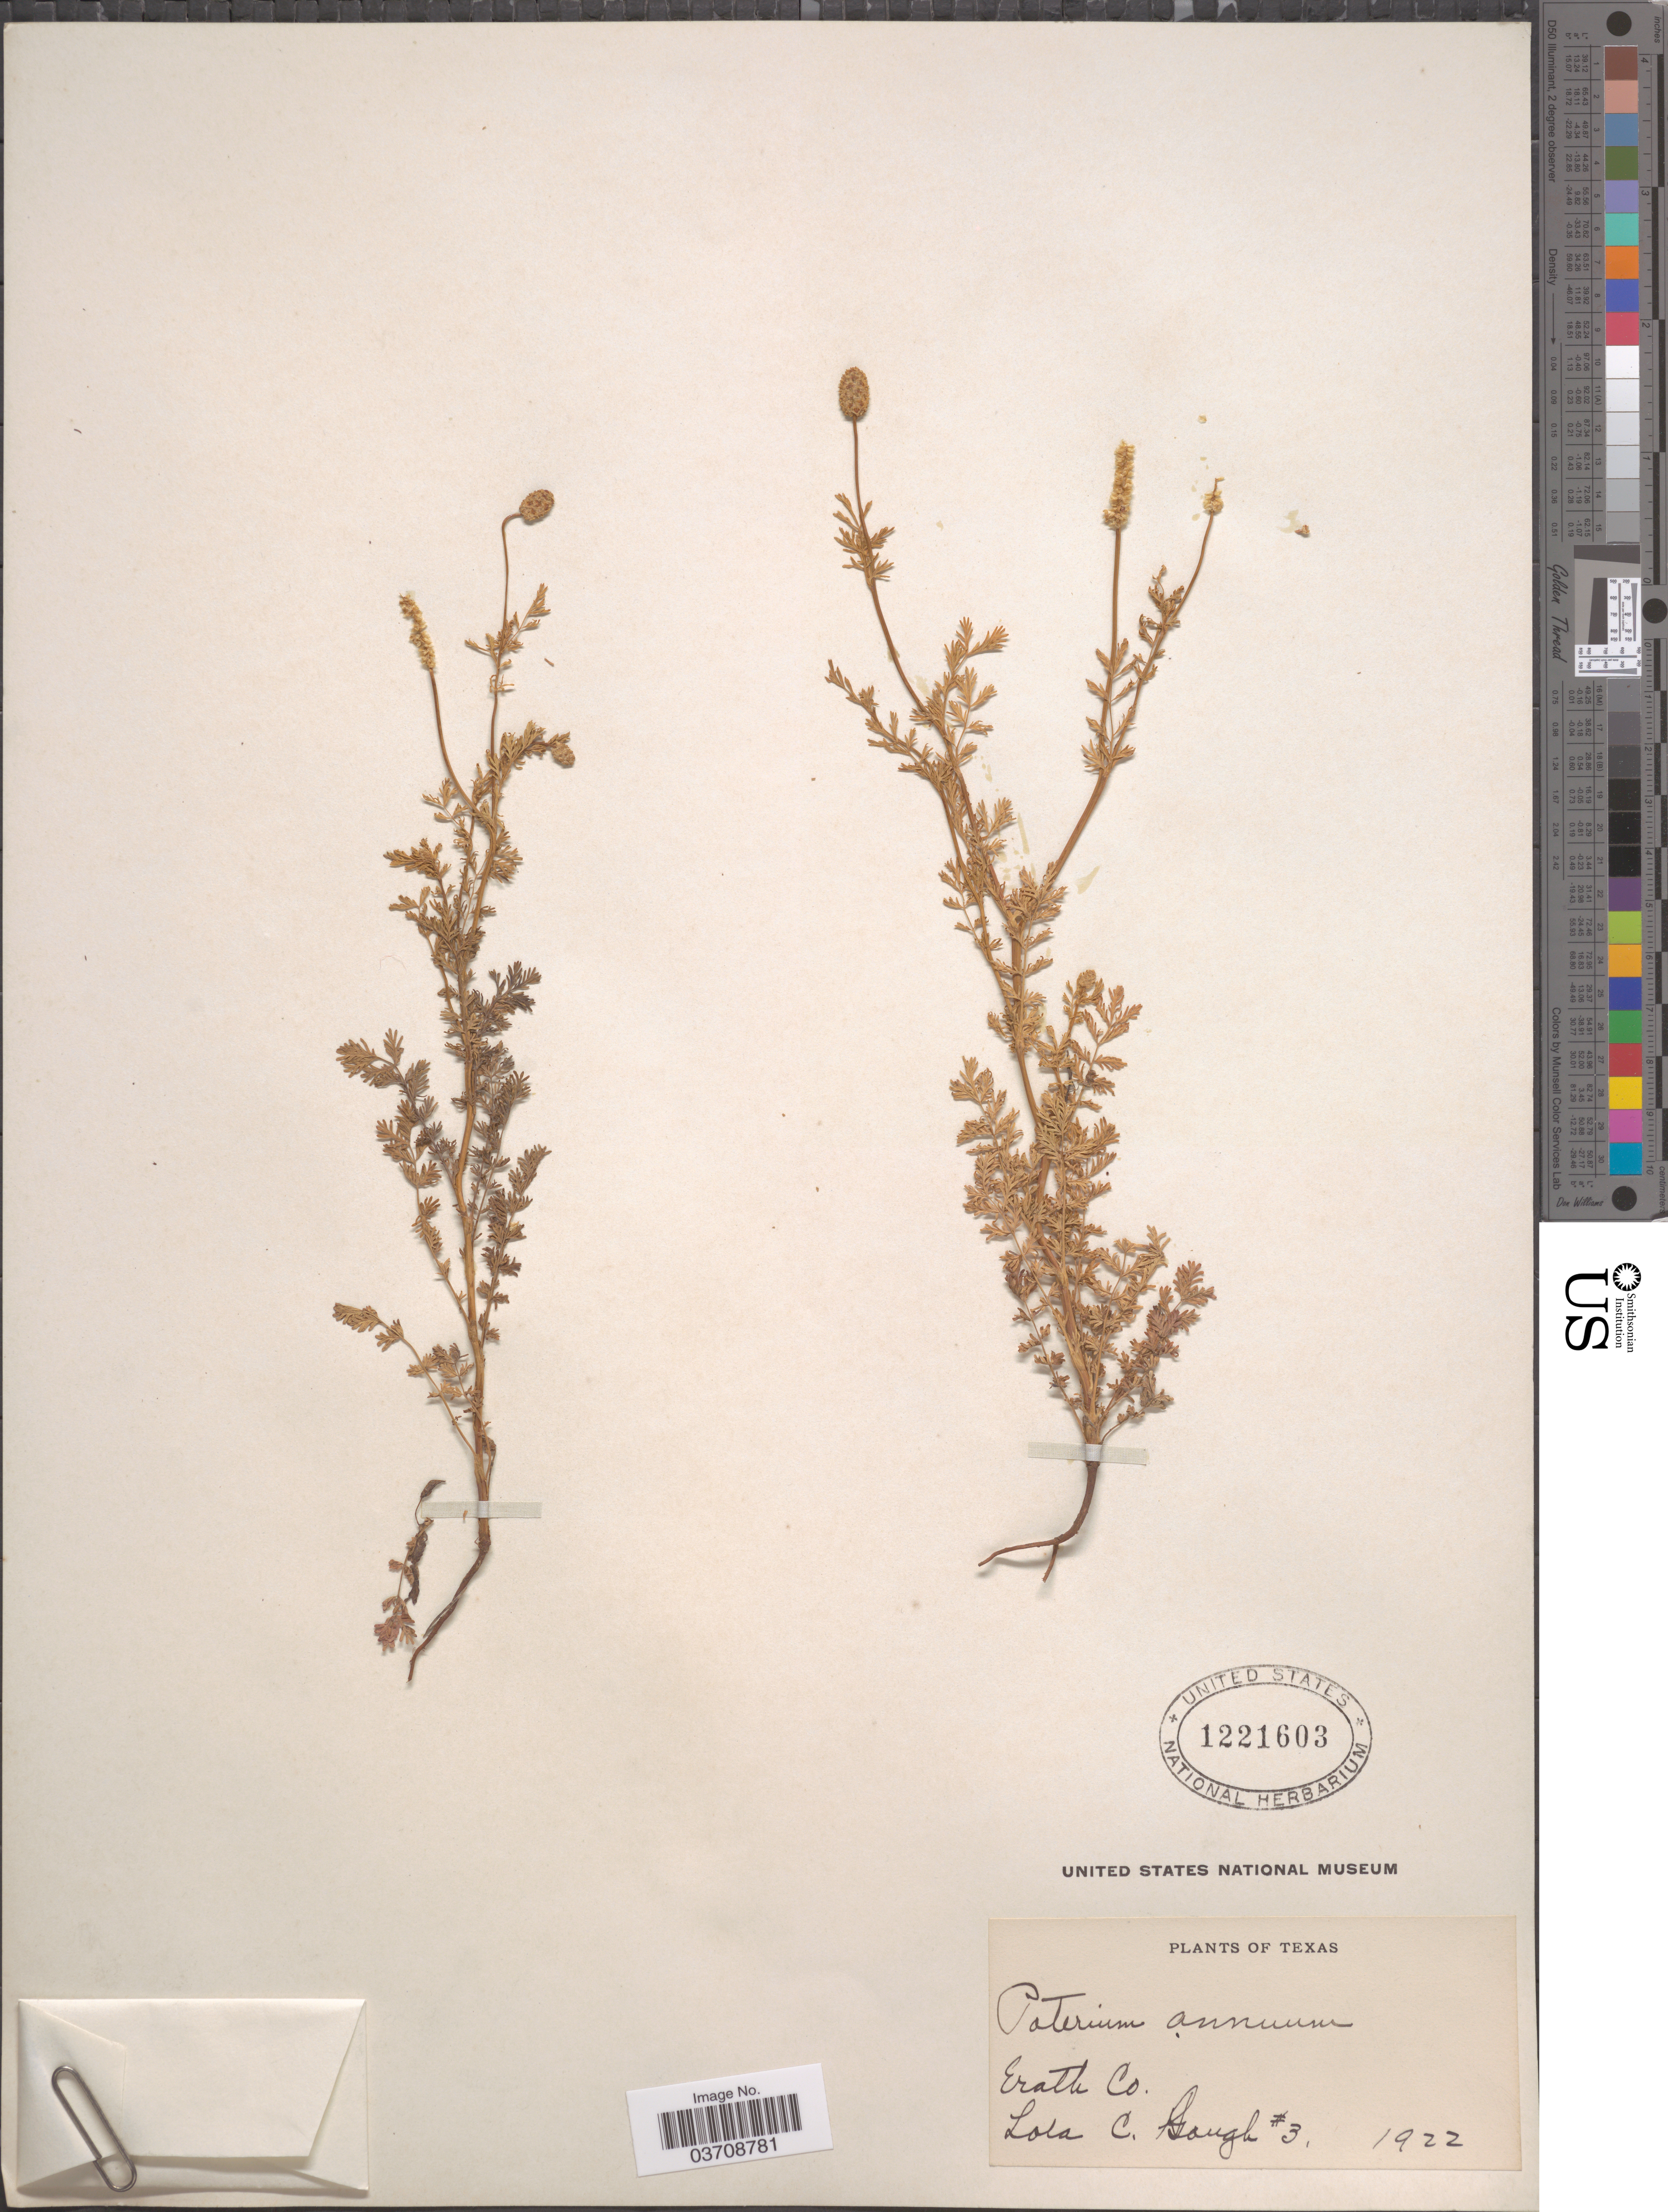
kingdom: Plantae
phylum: Tracheophyta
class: Magnoliopsida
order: Rosales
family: Rosaceae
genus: Sanguisorba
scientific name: Sanguisorba annua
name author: (Nutt. ex Hook.) Torr. & A. Gray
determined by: Strong, Mark T., (BOT), Smithsonian Institution - National Museum of Natural History (UNITED STATES)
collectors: L. Gough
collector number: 3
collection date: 1922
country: United States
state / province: Texas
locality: Erath Co.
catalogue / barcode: US 1221603